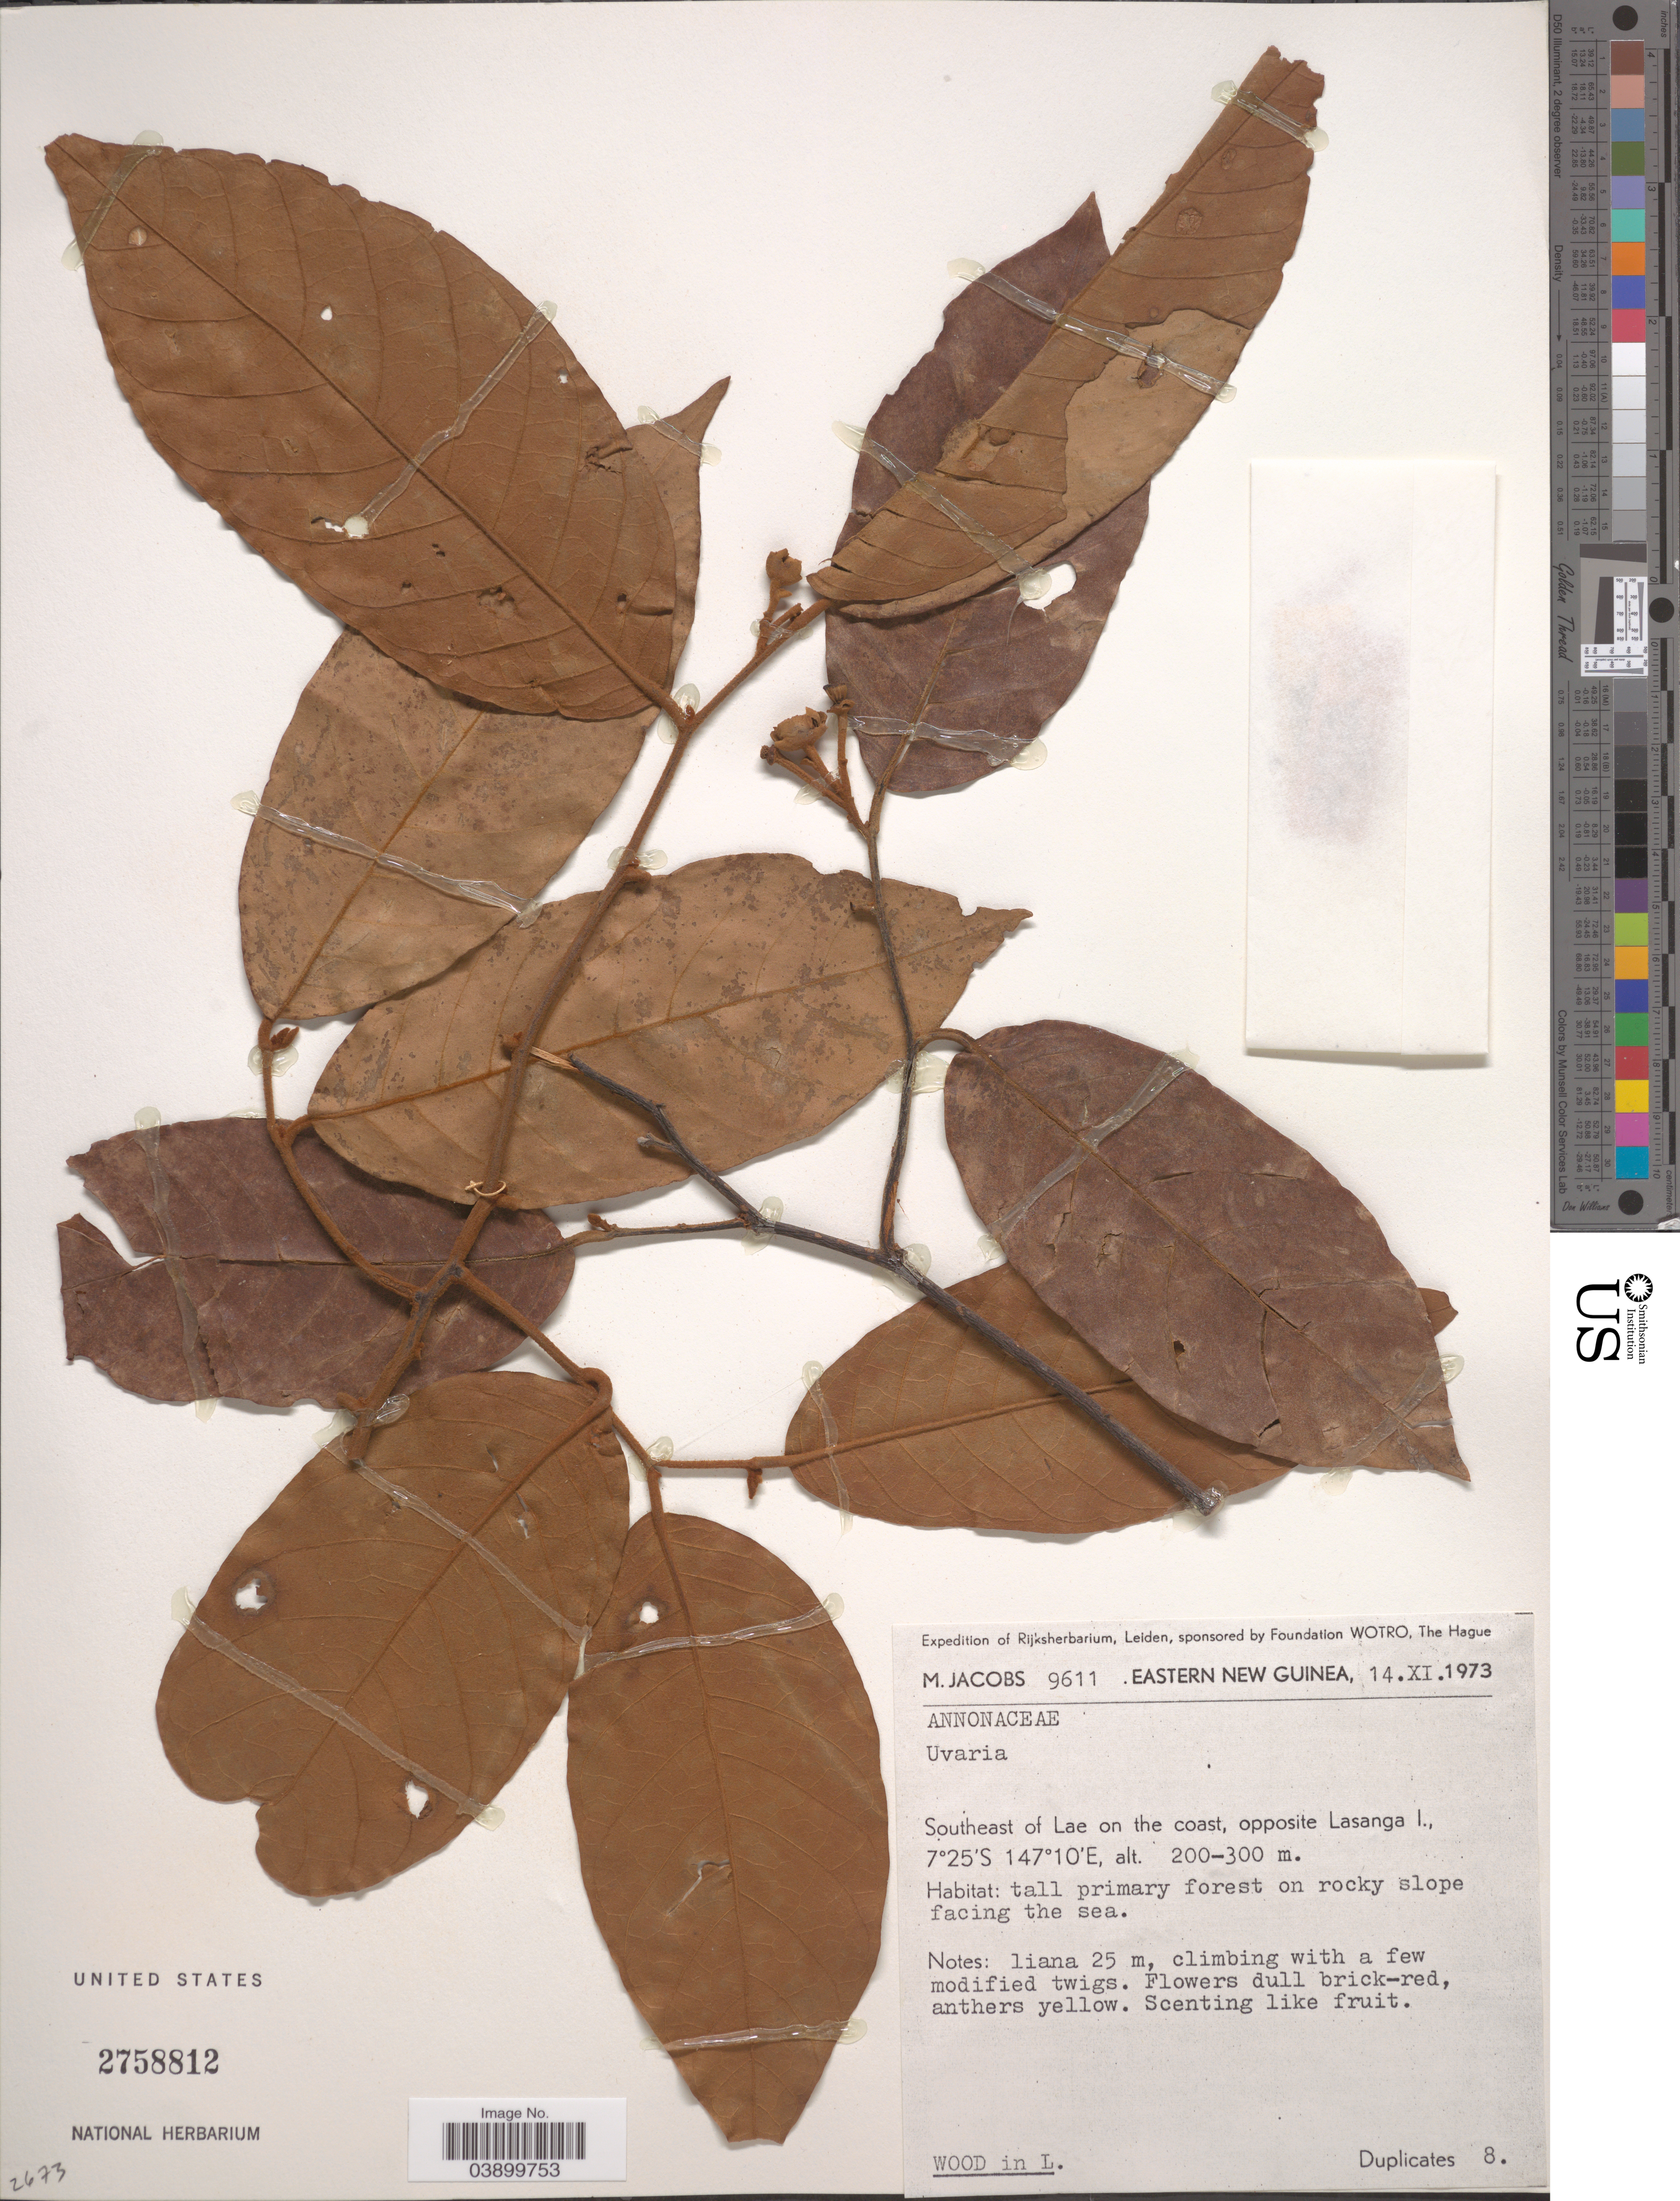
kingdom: Plantae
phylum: Tracheophyta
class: Magnoliopsida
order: Magnoliales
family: Annonaceae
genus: Uvaria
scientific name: Uvaria sp.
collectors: M. Jacobs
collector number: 9611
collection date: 1973-11-14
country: Papua New Guinea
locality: Eastern New Guinea. Southeast of Lae on the coast, opposite Lasanga I.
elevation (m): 200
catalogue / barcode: US 2758812